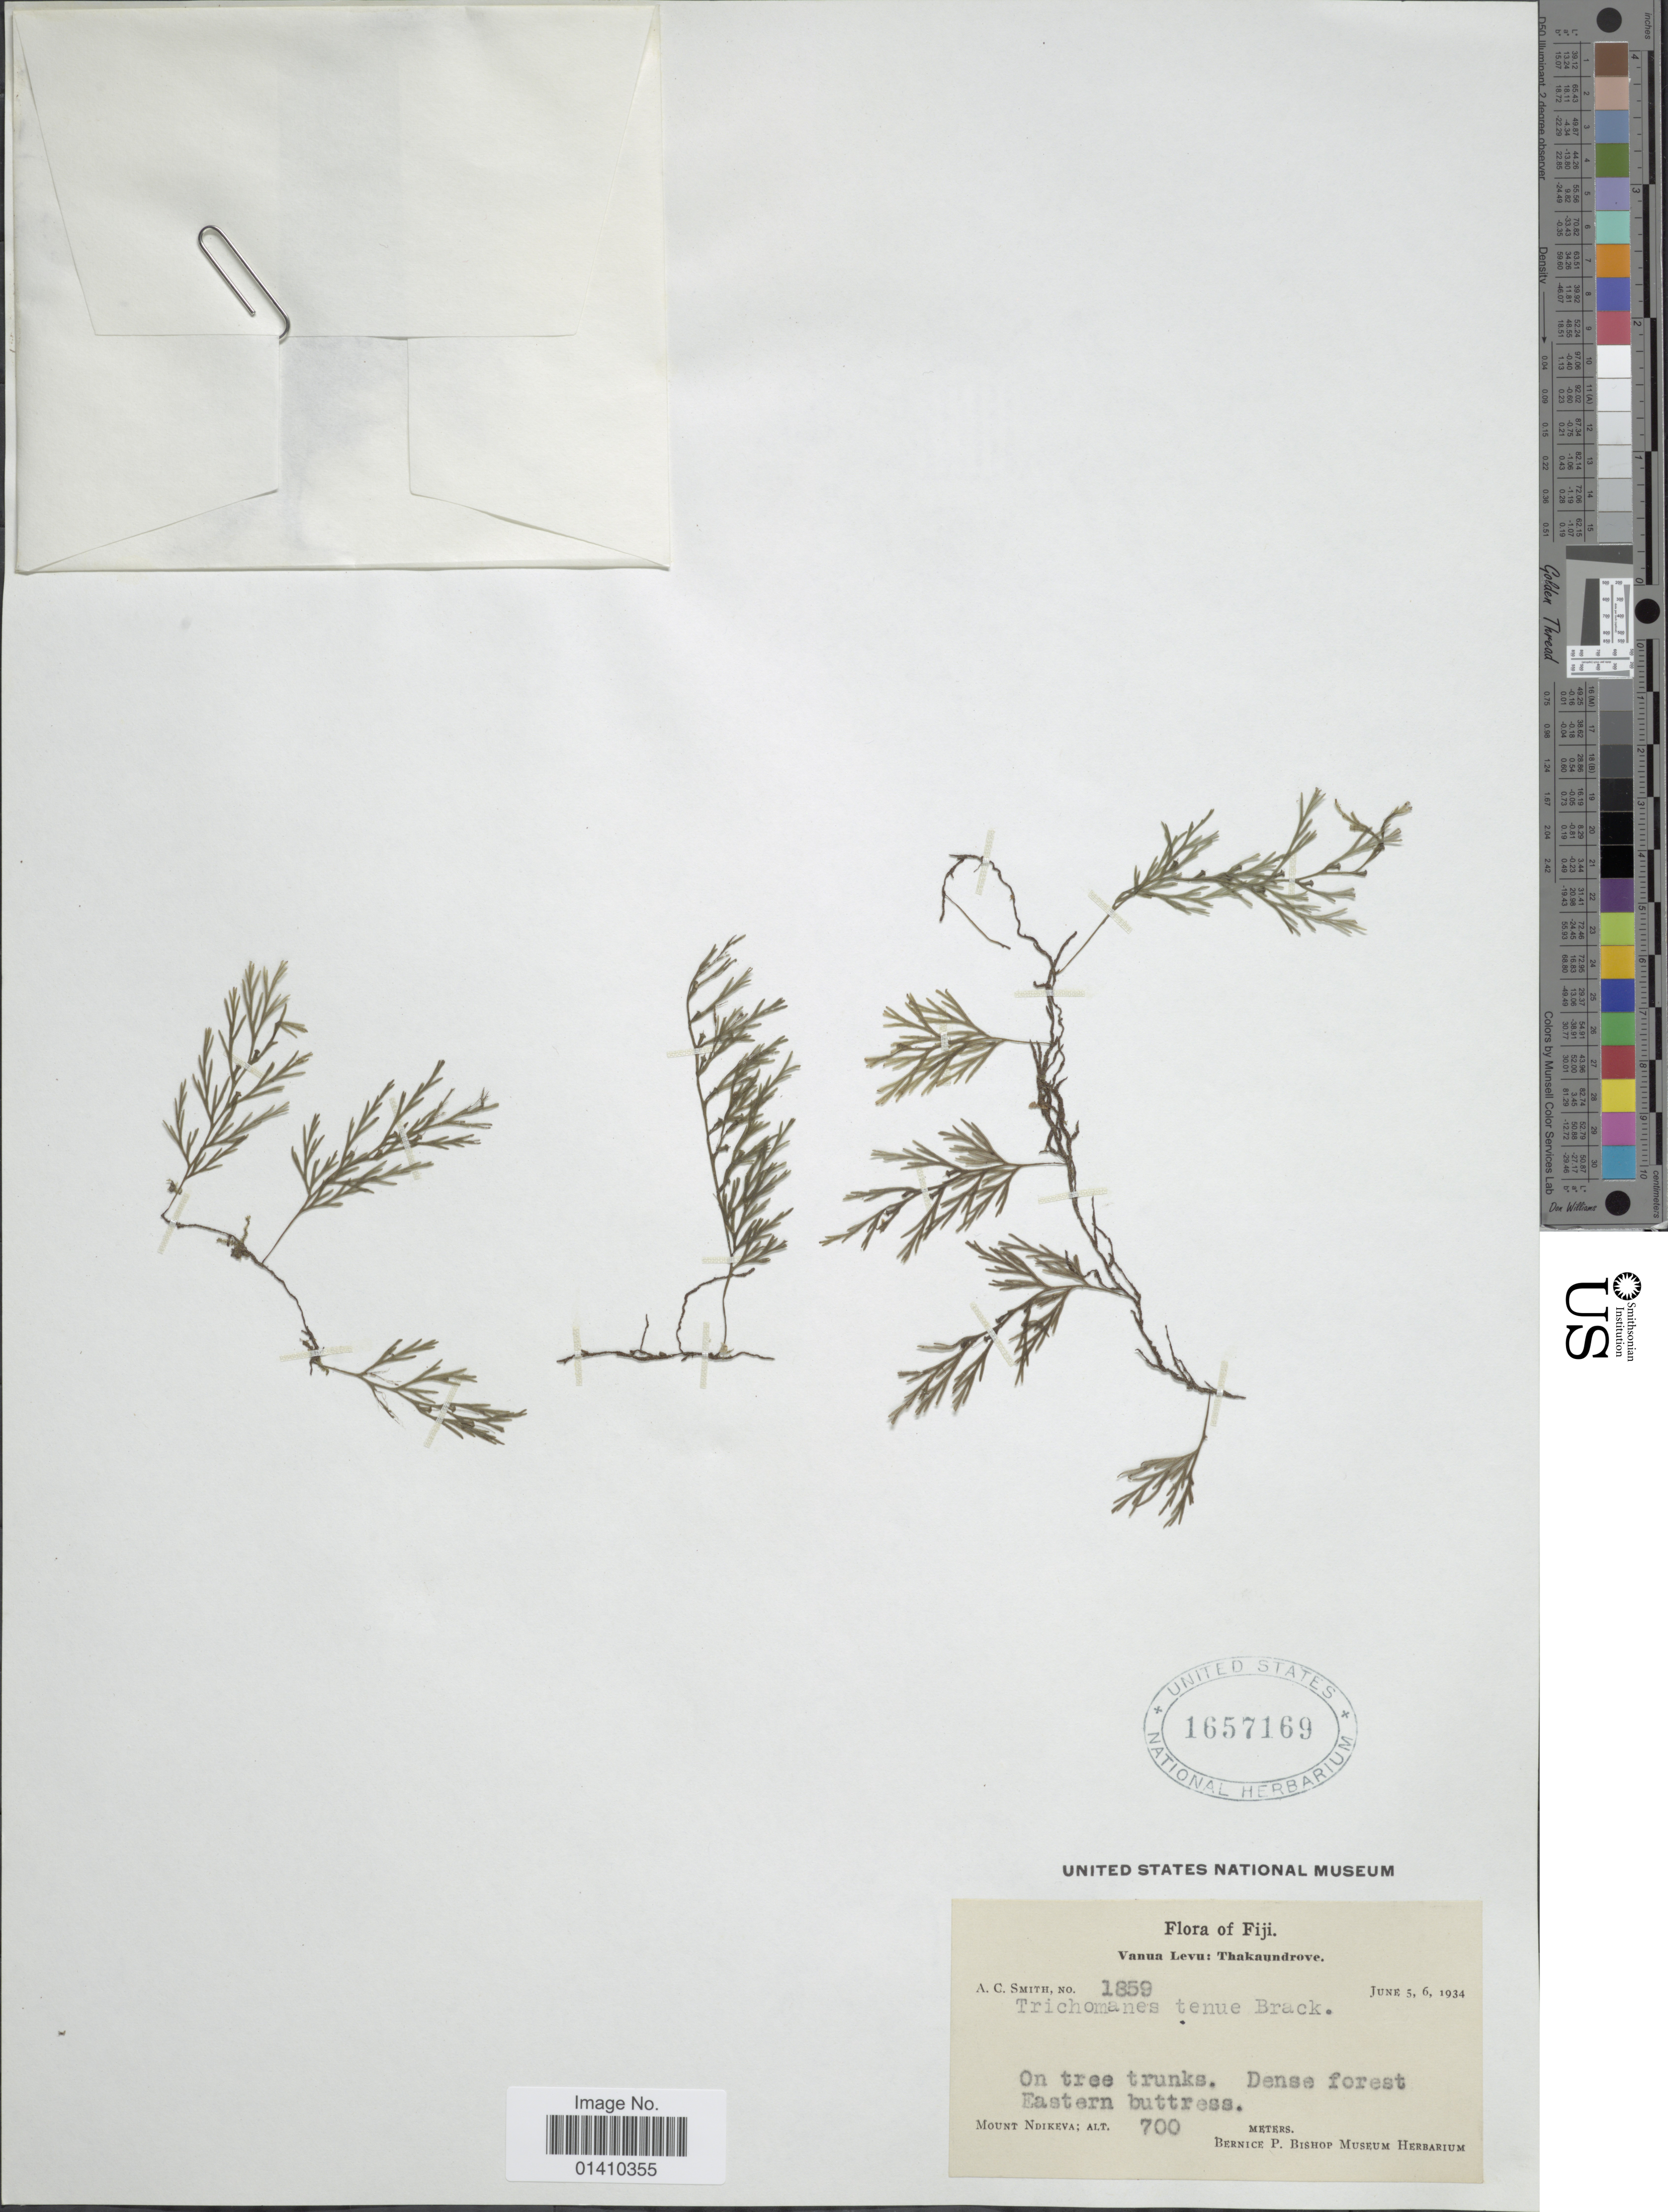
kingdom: Plantae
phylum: Tracheophyta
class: Polypodiopsida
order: Hymenophyllales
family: Hymenophyllaceae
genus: Polyphlebium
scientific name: Polyphlebium endlicherianum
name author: (C. Presl) Ebihara & K. Iwats.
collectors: A. C. Smith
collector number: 1859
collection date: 1934-06-05/1934-06-06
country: Fiji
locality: Vanua Levu: Thakaundrove. eastern buttress, Mount Ndikeva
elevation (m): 700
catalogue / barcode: US 1657169